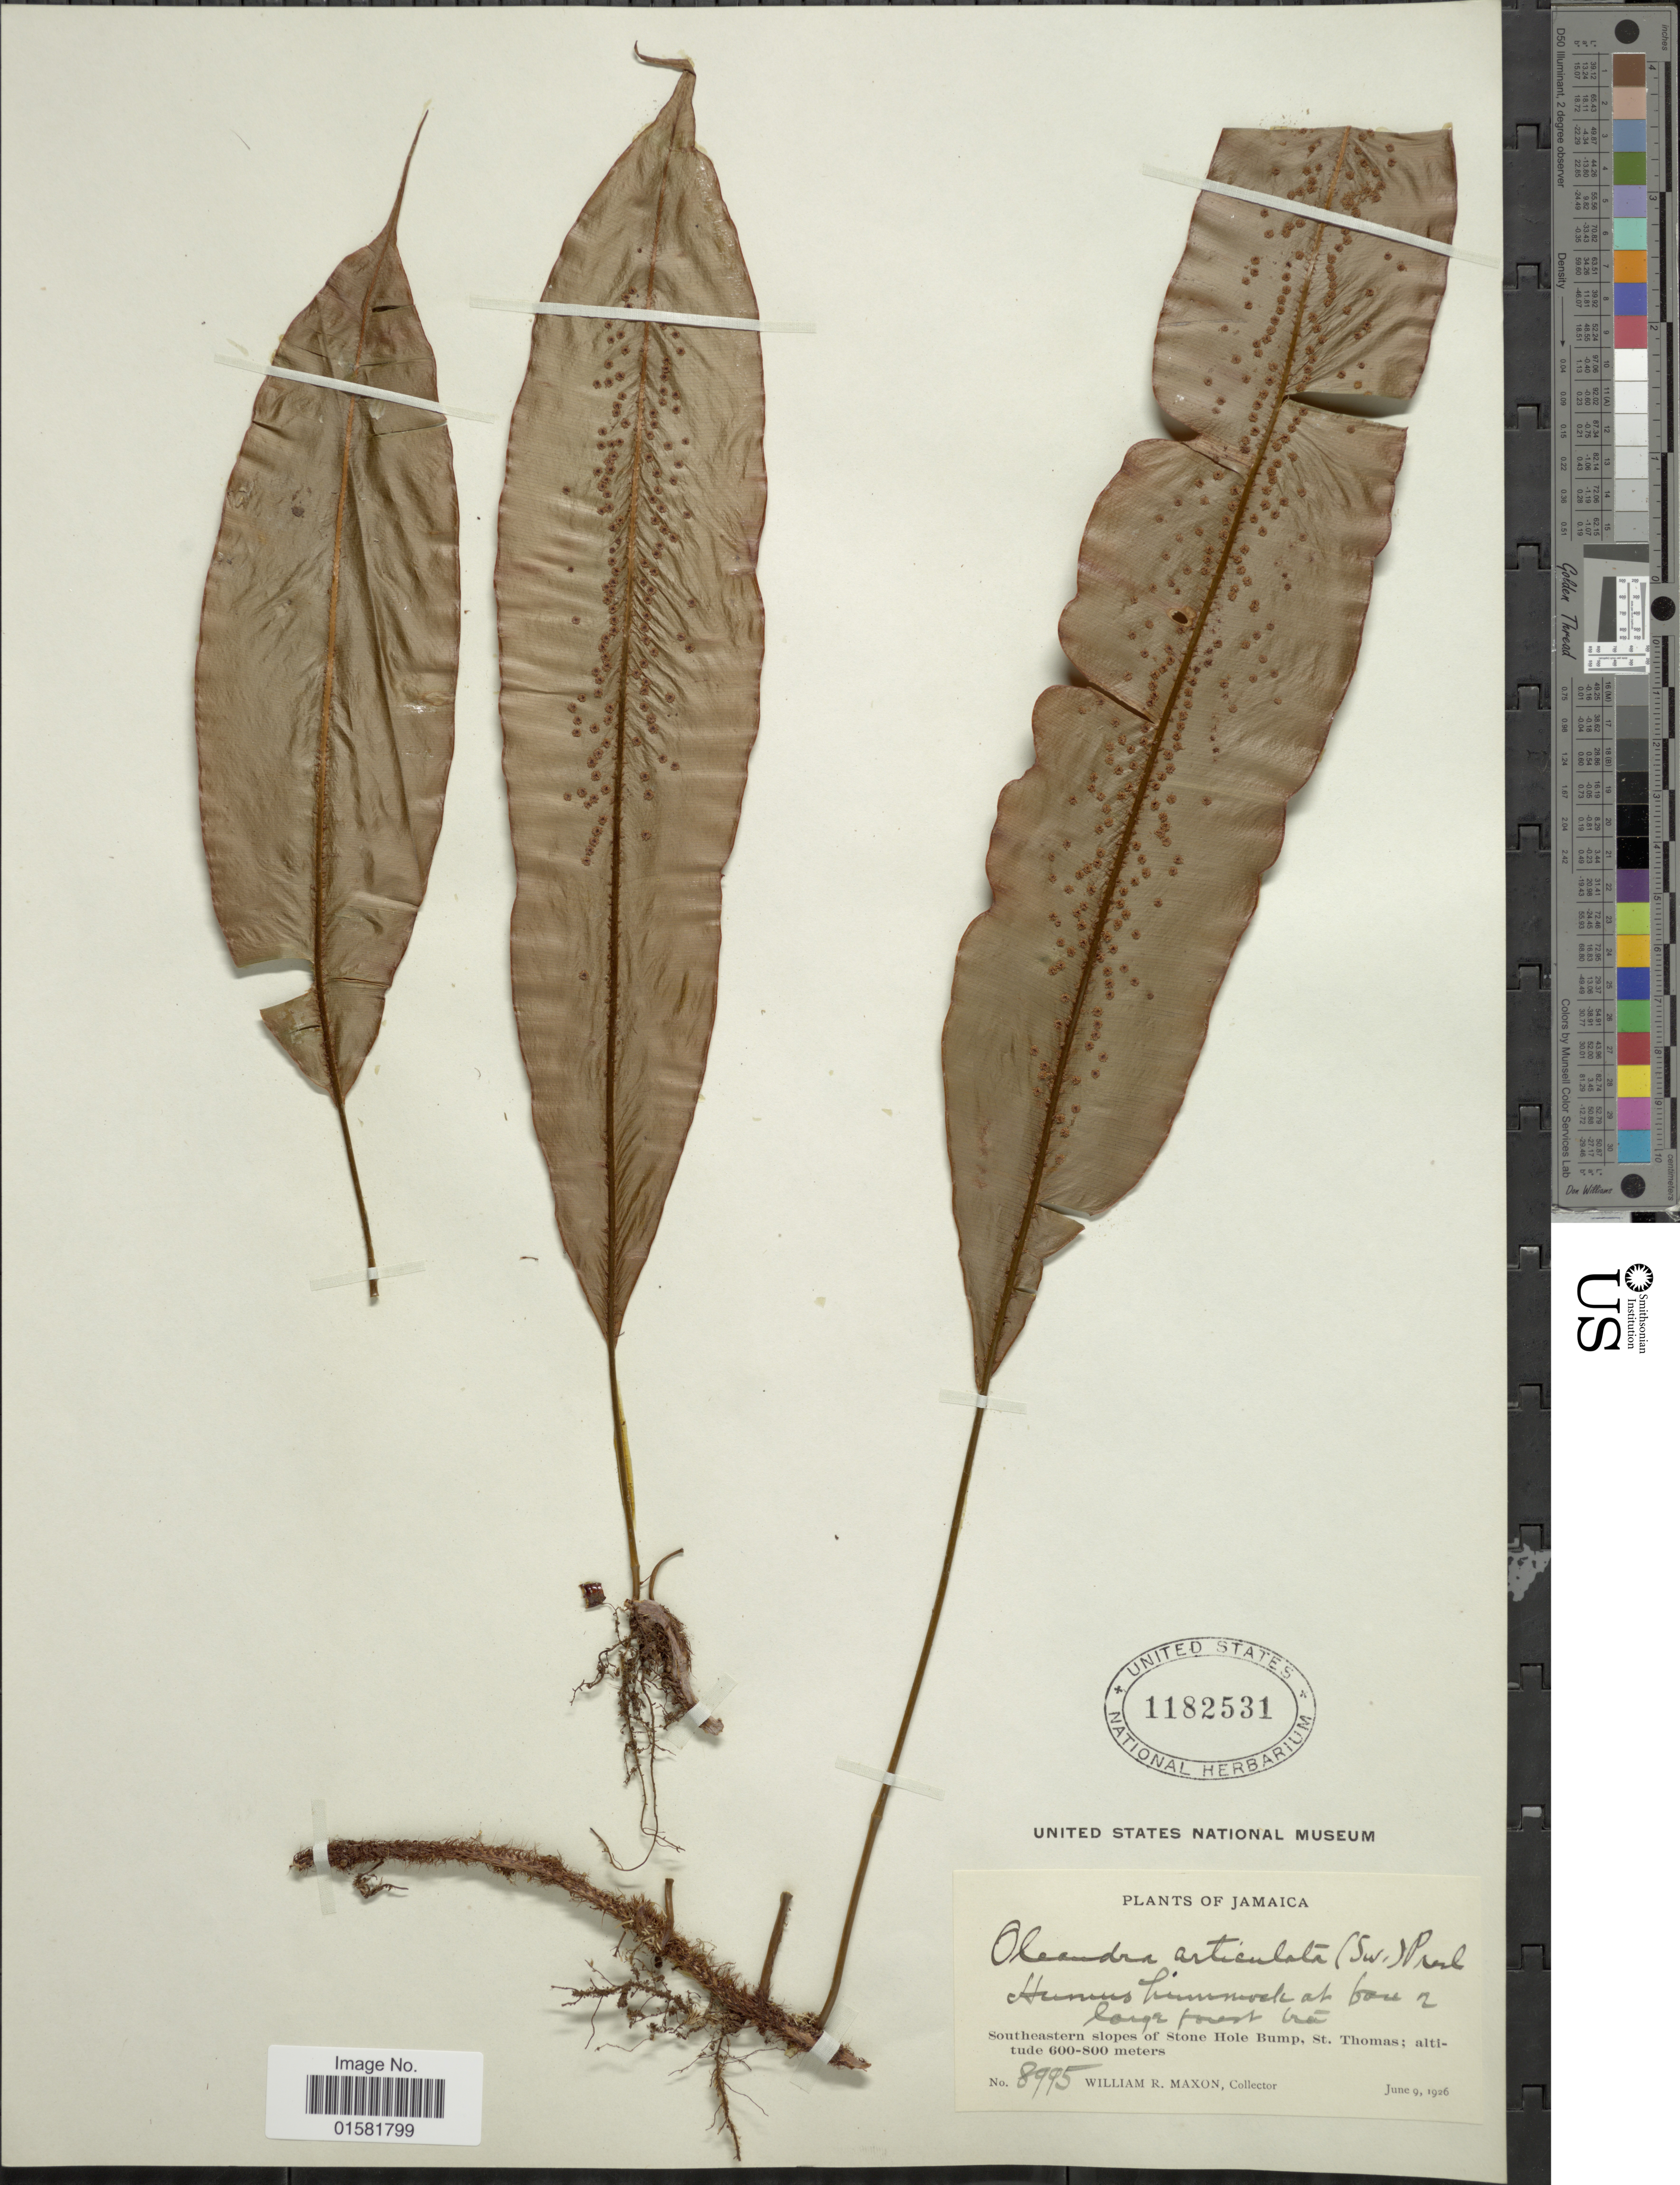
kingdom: Plantae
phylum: Tracheophyta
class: Polypodiopsida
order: Polypodiales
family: Oleandraceae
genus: Oleandra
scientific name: Oleandra articulata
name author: (Sw.) C. Presl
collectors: W. R. Maxon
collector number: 8995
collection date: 1926-06-09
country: Jamaica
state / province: Saint Thomas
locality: Jamaica, Southeastern slopes of Stone Hole Bump, St. Thomas.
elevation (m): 600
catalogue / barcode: US 1182531